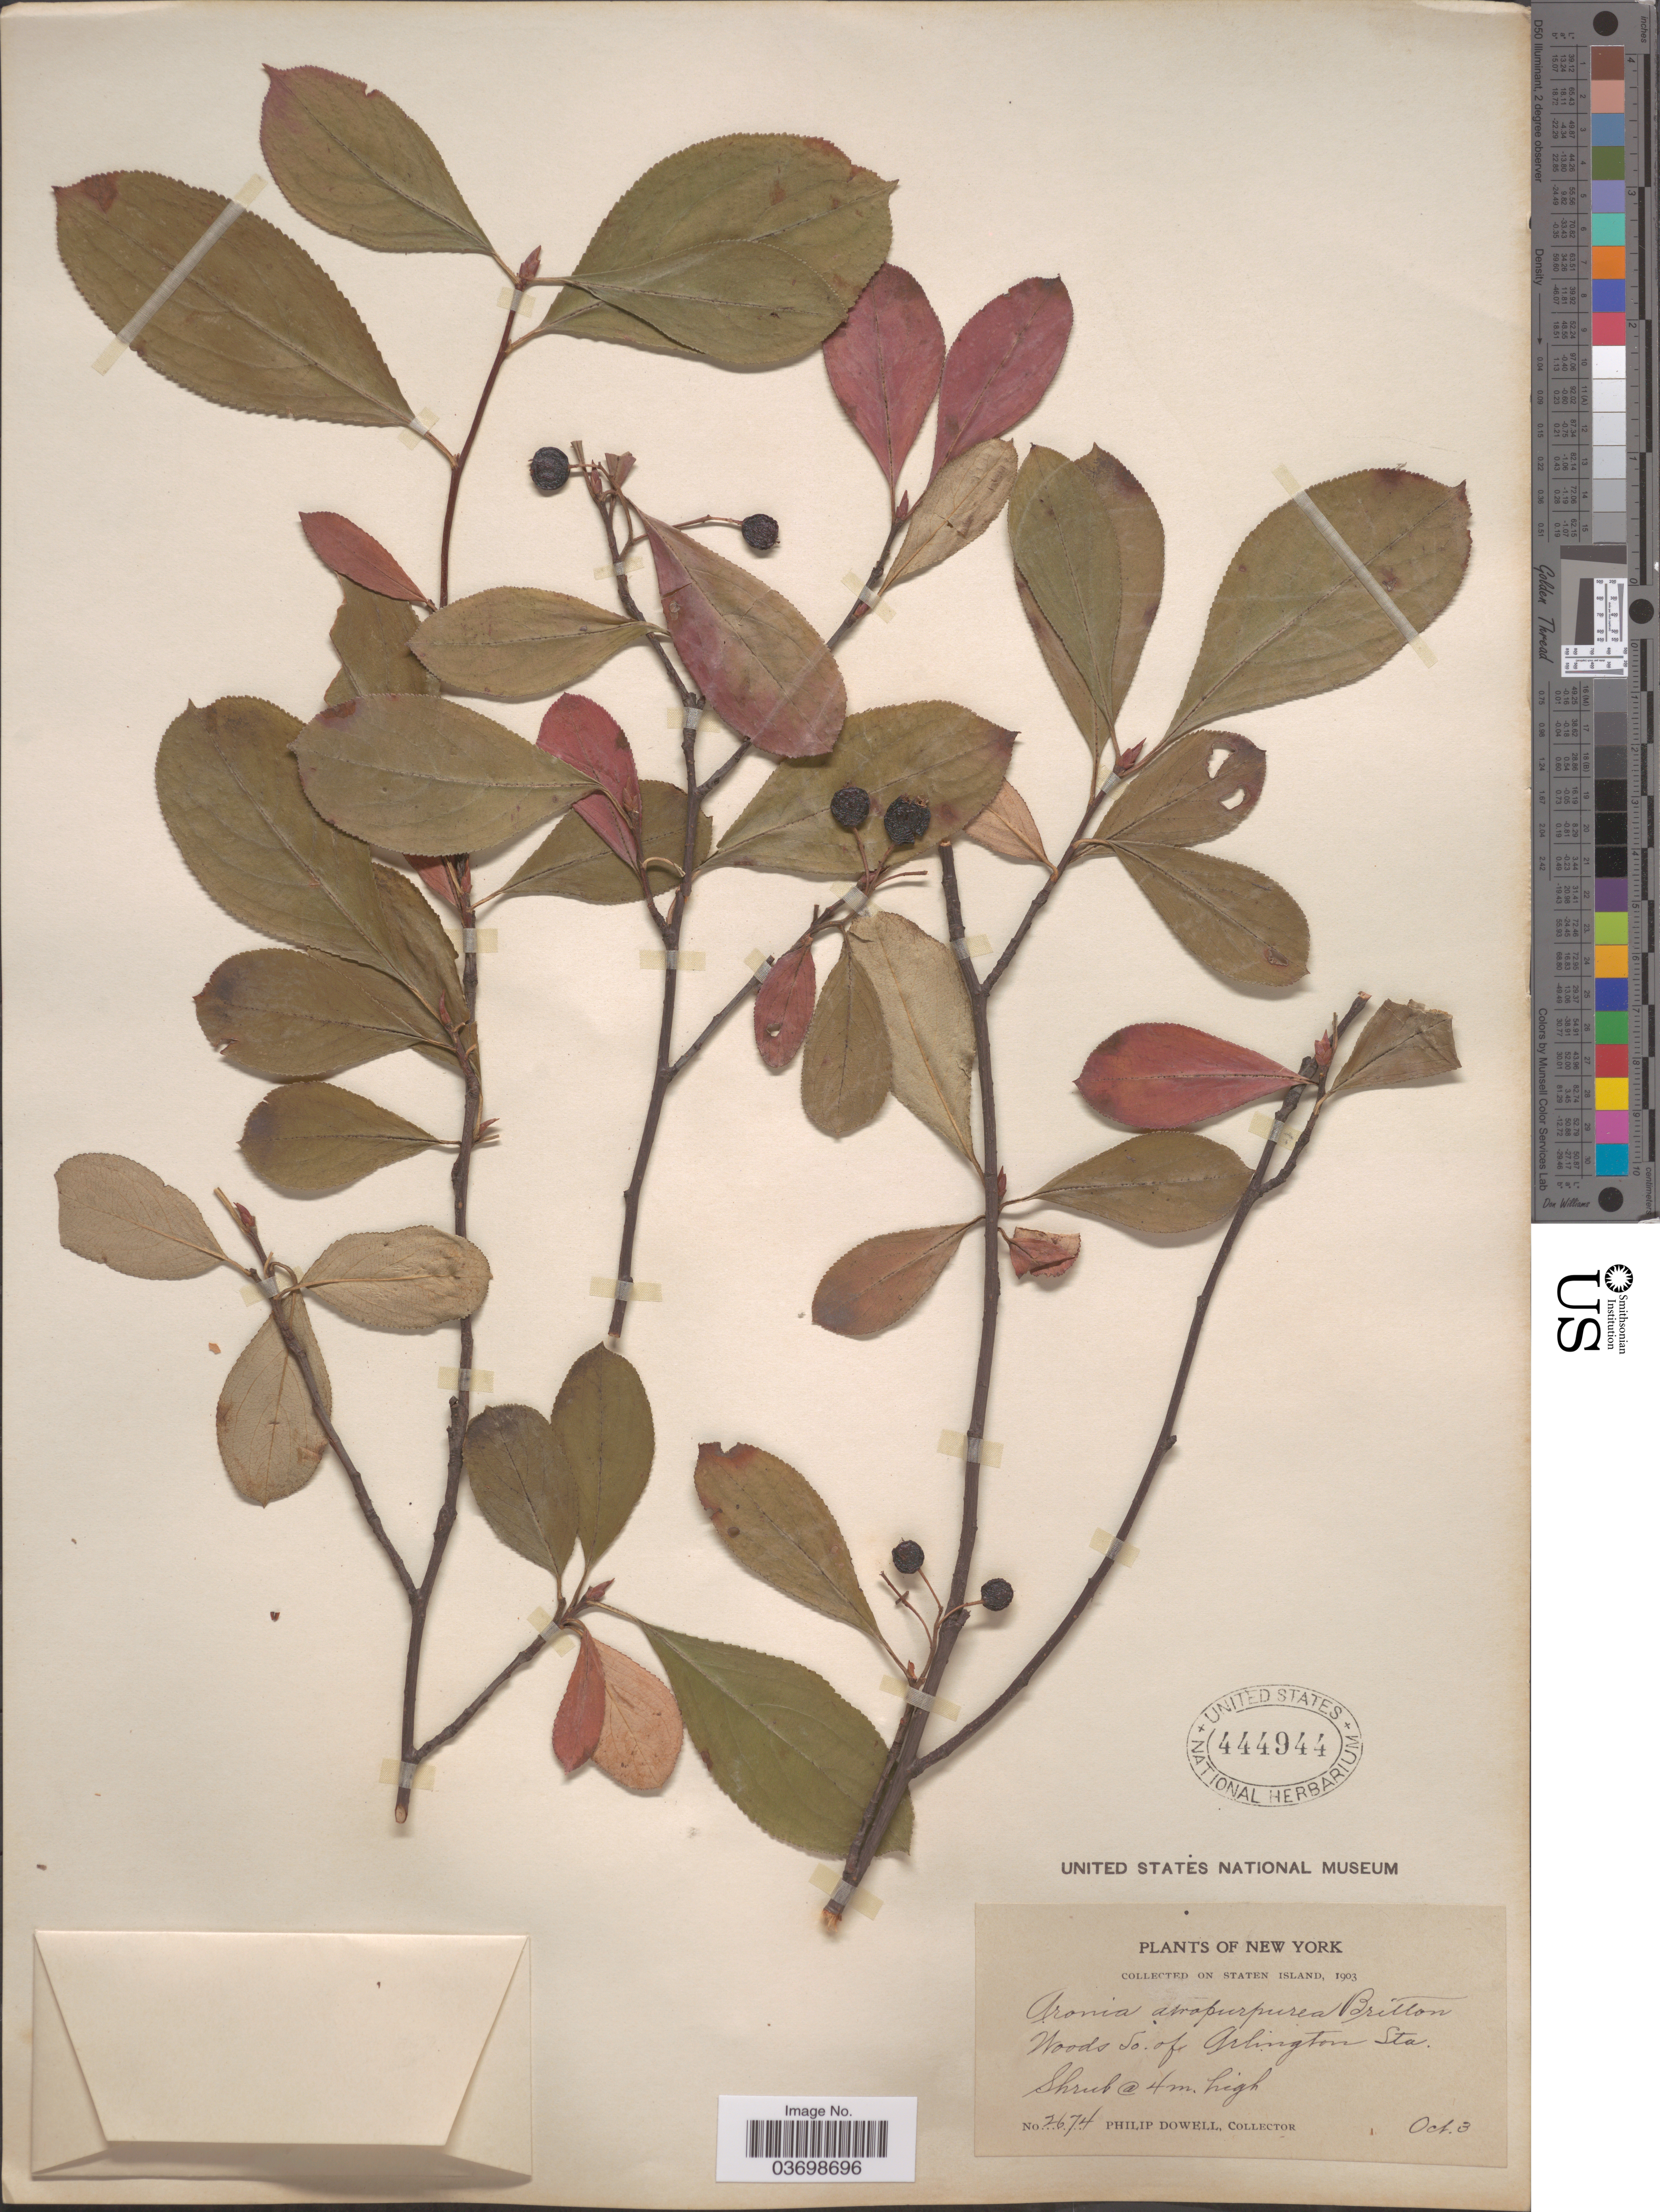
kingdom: Plantae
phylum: Tracheophyta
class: Magnoliopsida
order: Rosales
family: Rosaceae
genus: Aronia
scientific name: Aronia x prunifolia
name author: (Marshall) Rehder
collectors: P. Dowell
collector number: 2674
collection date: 1903-10-03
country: United States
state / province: New York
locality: Staten Island. Woods So. of Arlington Sta.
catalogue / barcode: US 444944